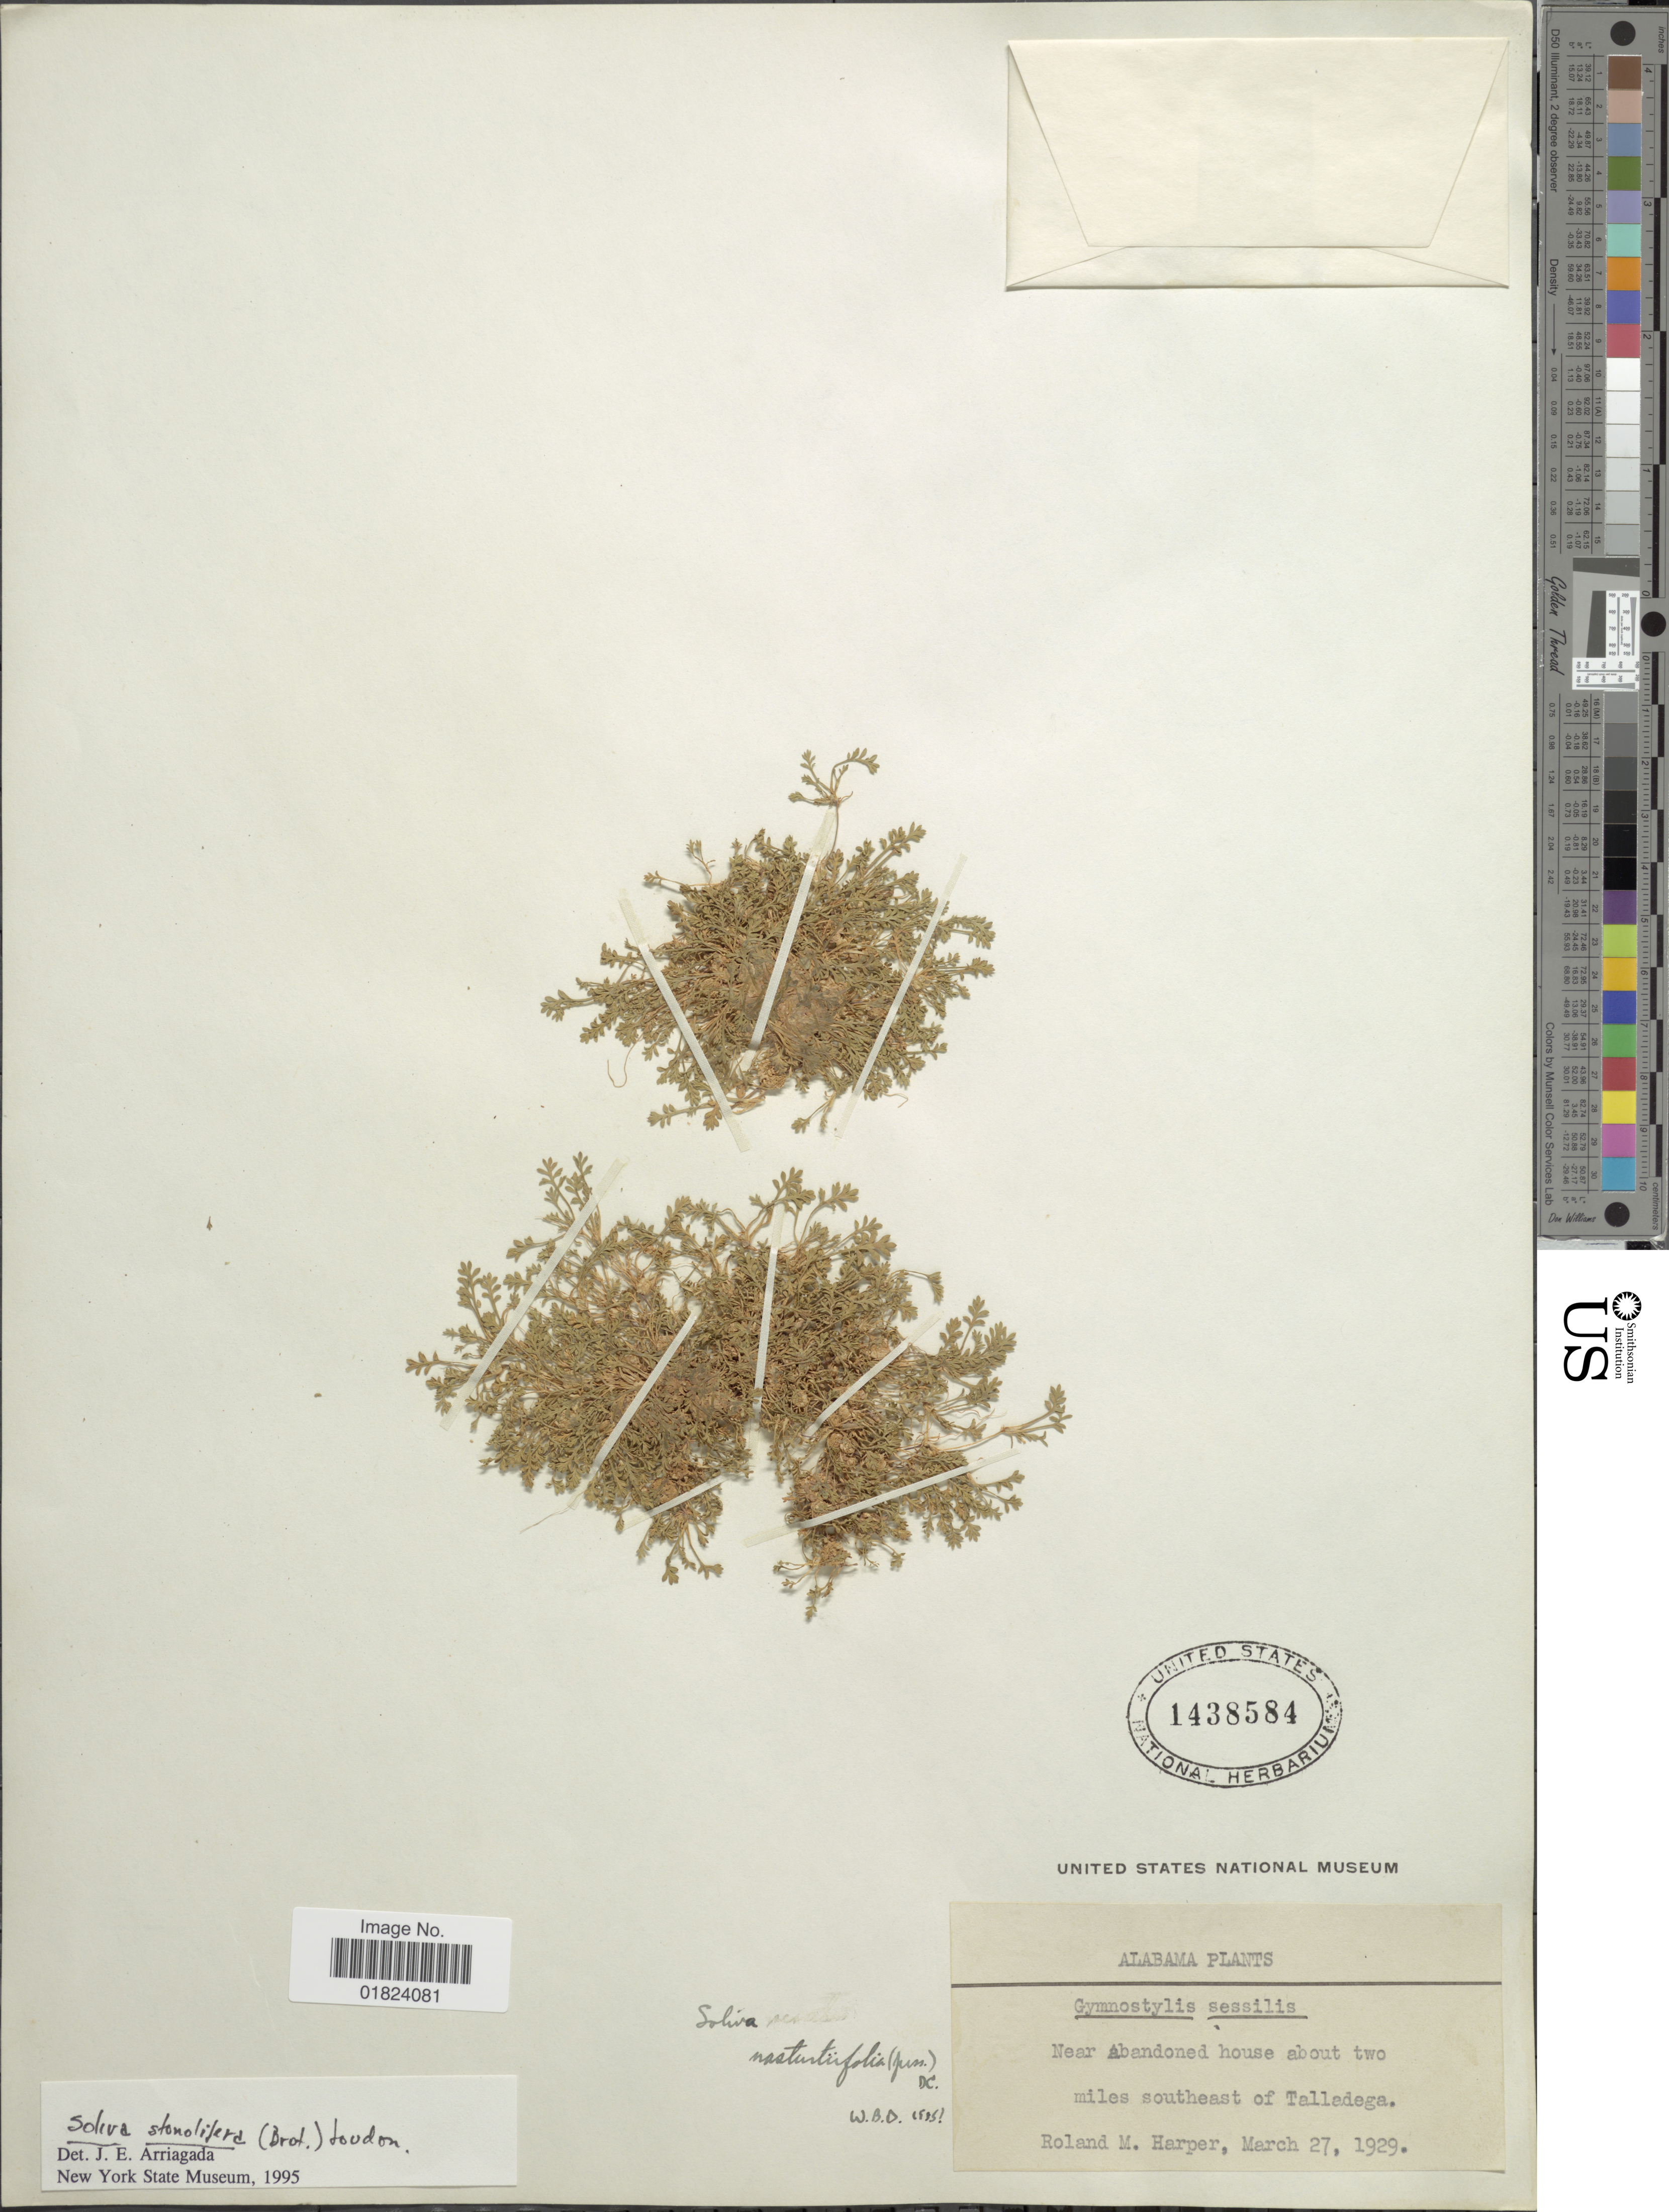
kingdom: Plantae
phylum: Tracheophyta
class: Magnoliopsida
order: Asterales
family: Asteraceae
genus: Soliva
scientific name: Soliva stolonifera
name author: (Brot.) Loudon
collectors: R. M. Harper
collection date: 1929-03-27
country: United States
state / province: Alabama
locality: Near Abandoned house about two miles southeast of Talladega.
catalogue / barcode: US 1438584